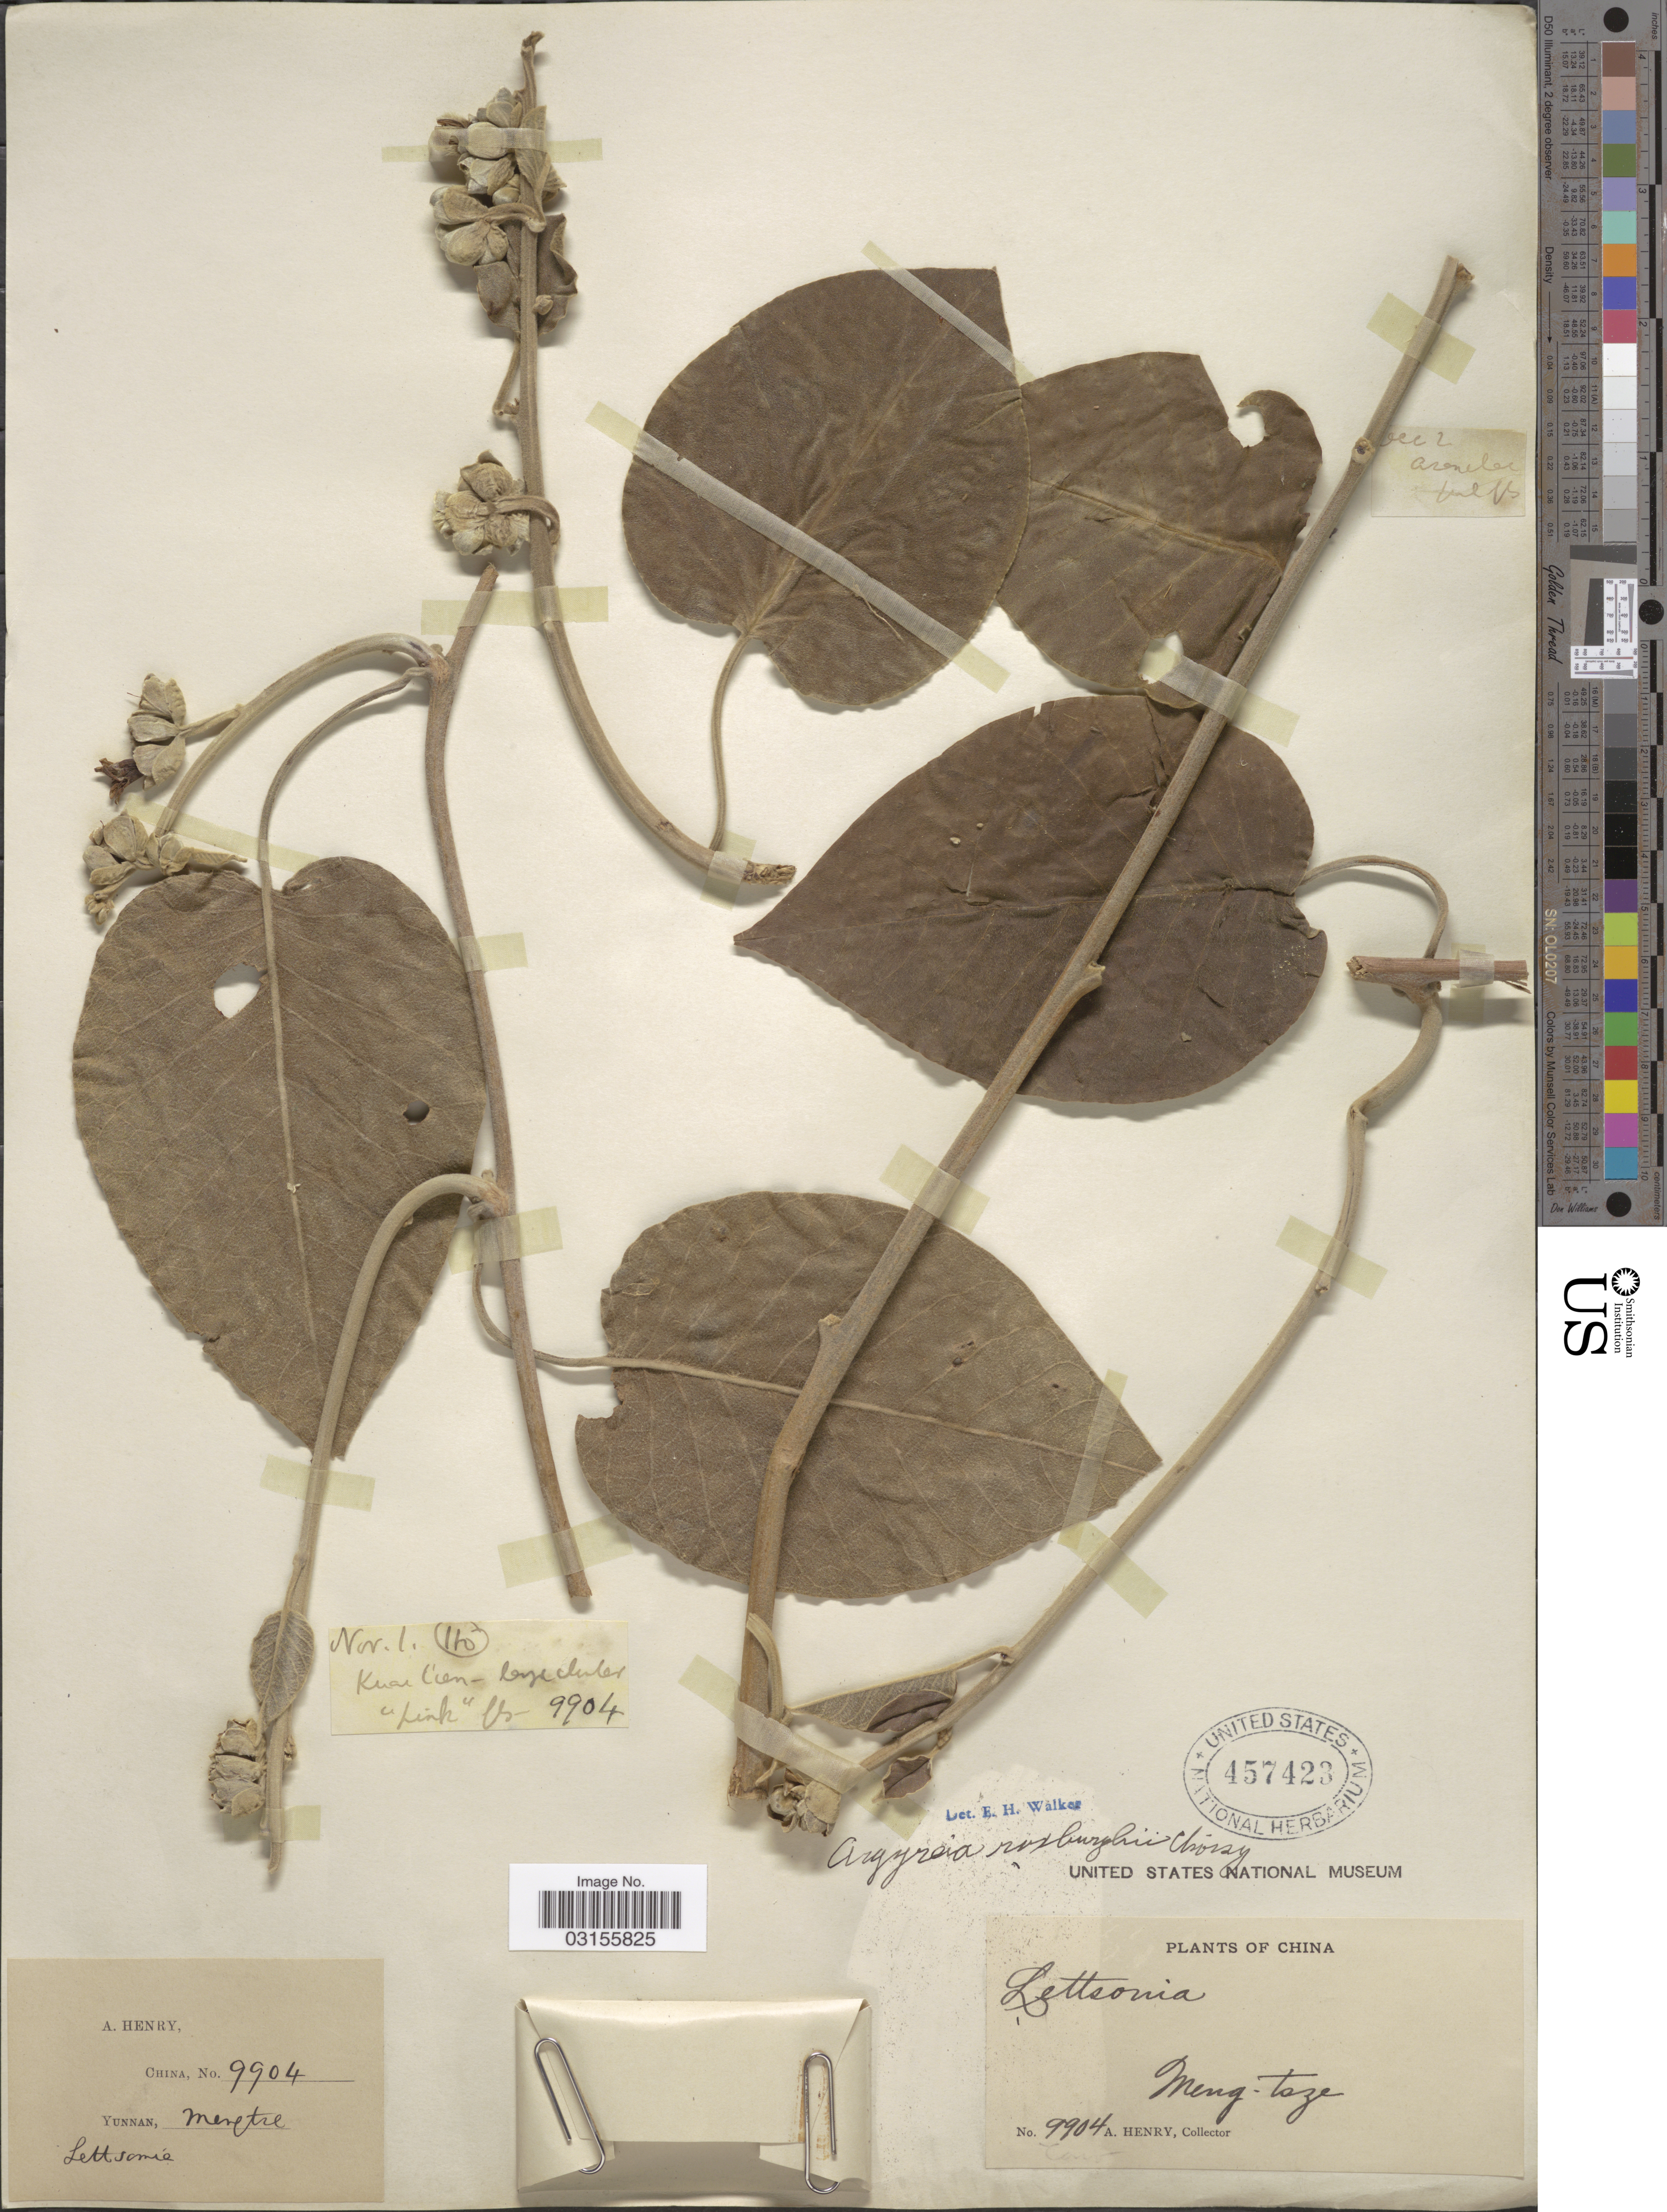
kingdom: Plantae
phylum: Tracheophyta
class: Magnoliopsida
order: Solanales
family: Convolvulaceae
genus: Argyreia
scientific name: Argyreia roxburghii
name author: (Wall.) Arn. ex Choisy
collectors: A. Henry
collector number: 9904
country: China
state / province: Yunnan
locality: Meng-tsze. Nov 1 - Kuar t'ien. Ho; Dec 2 - Asaniler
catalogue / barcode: US 457423